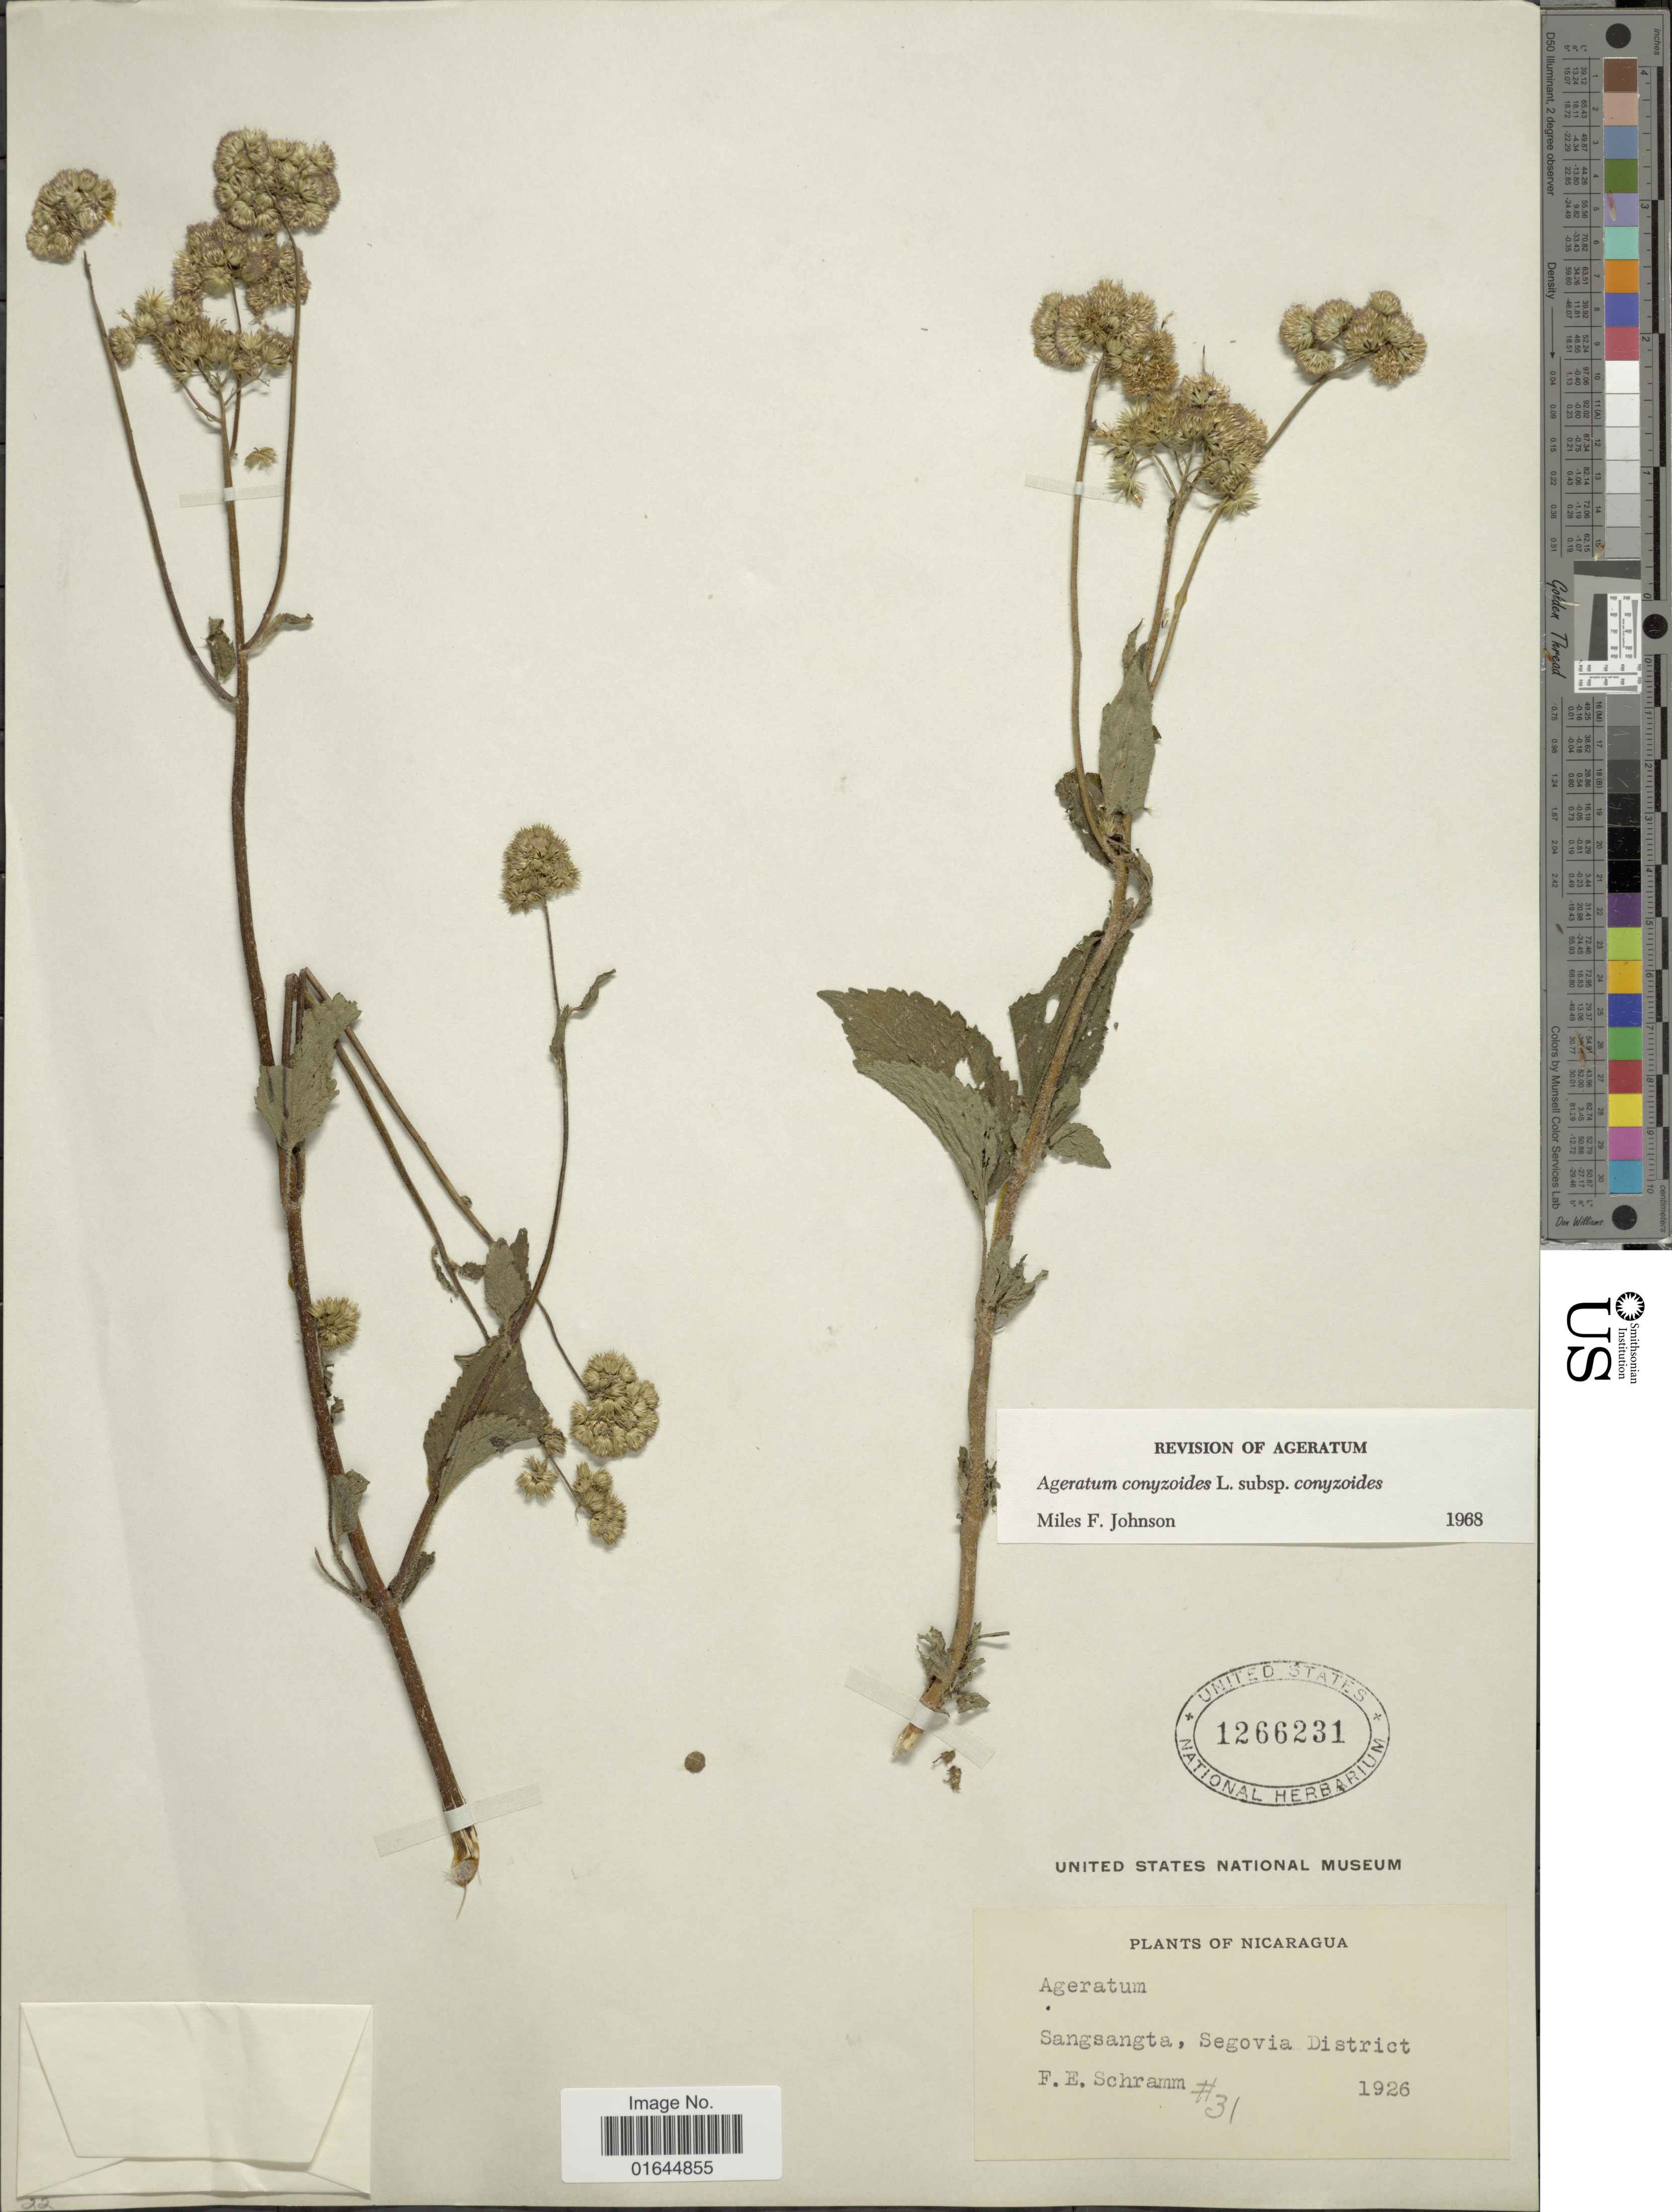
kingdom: Plantae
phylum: Tracheophyta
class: Magnoliopsida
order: Asterales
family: Asteraceae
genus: Ageratum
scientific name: Ageratum houstonianum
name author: Mill.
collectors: F. E. Schramm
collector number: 31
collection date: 1926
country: Nicaragua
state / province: Nueva Segovia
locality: Nicaragua, Sangsangta, Segovia District.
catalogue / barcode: US 1266231